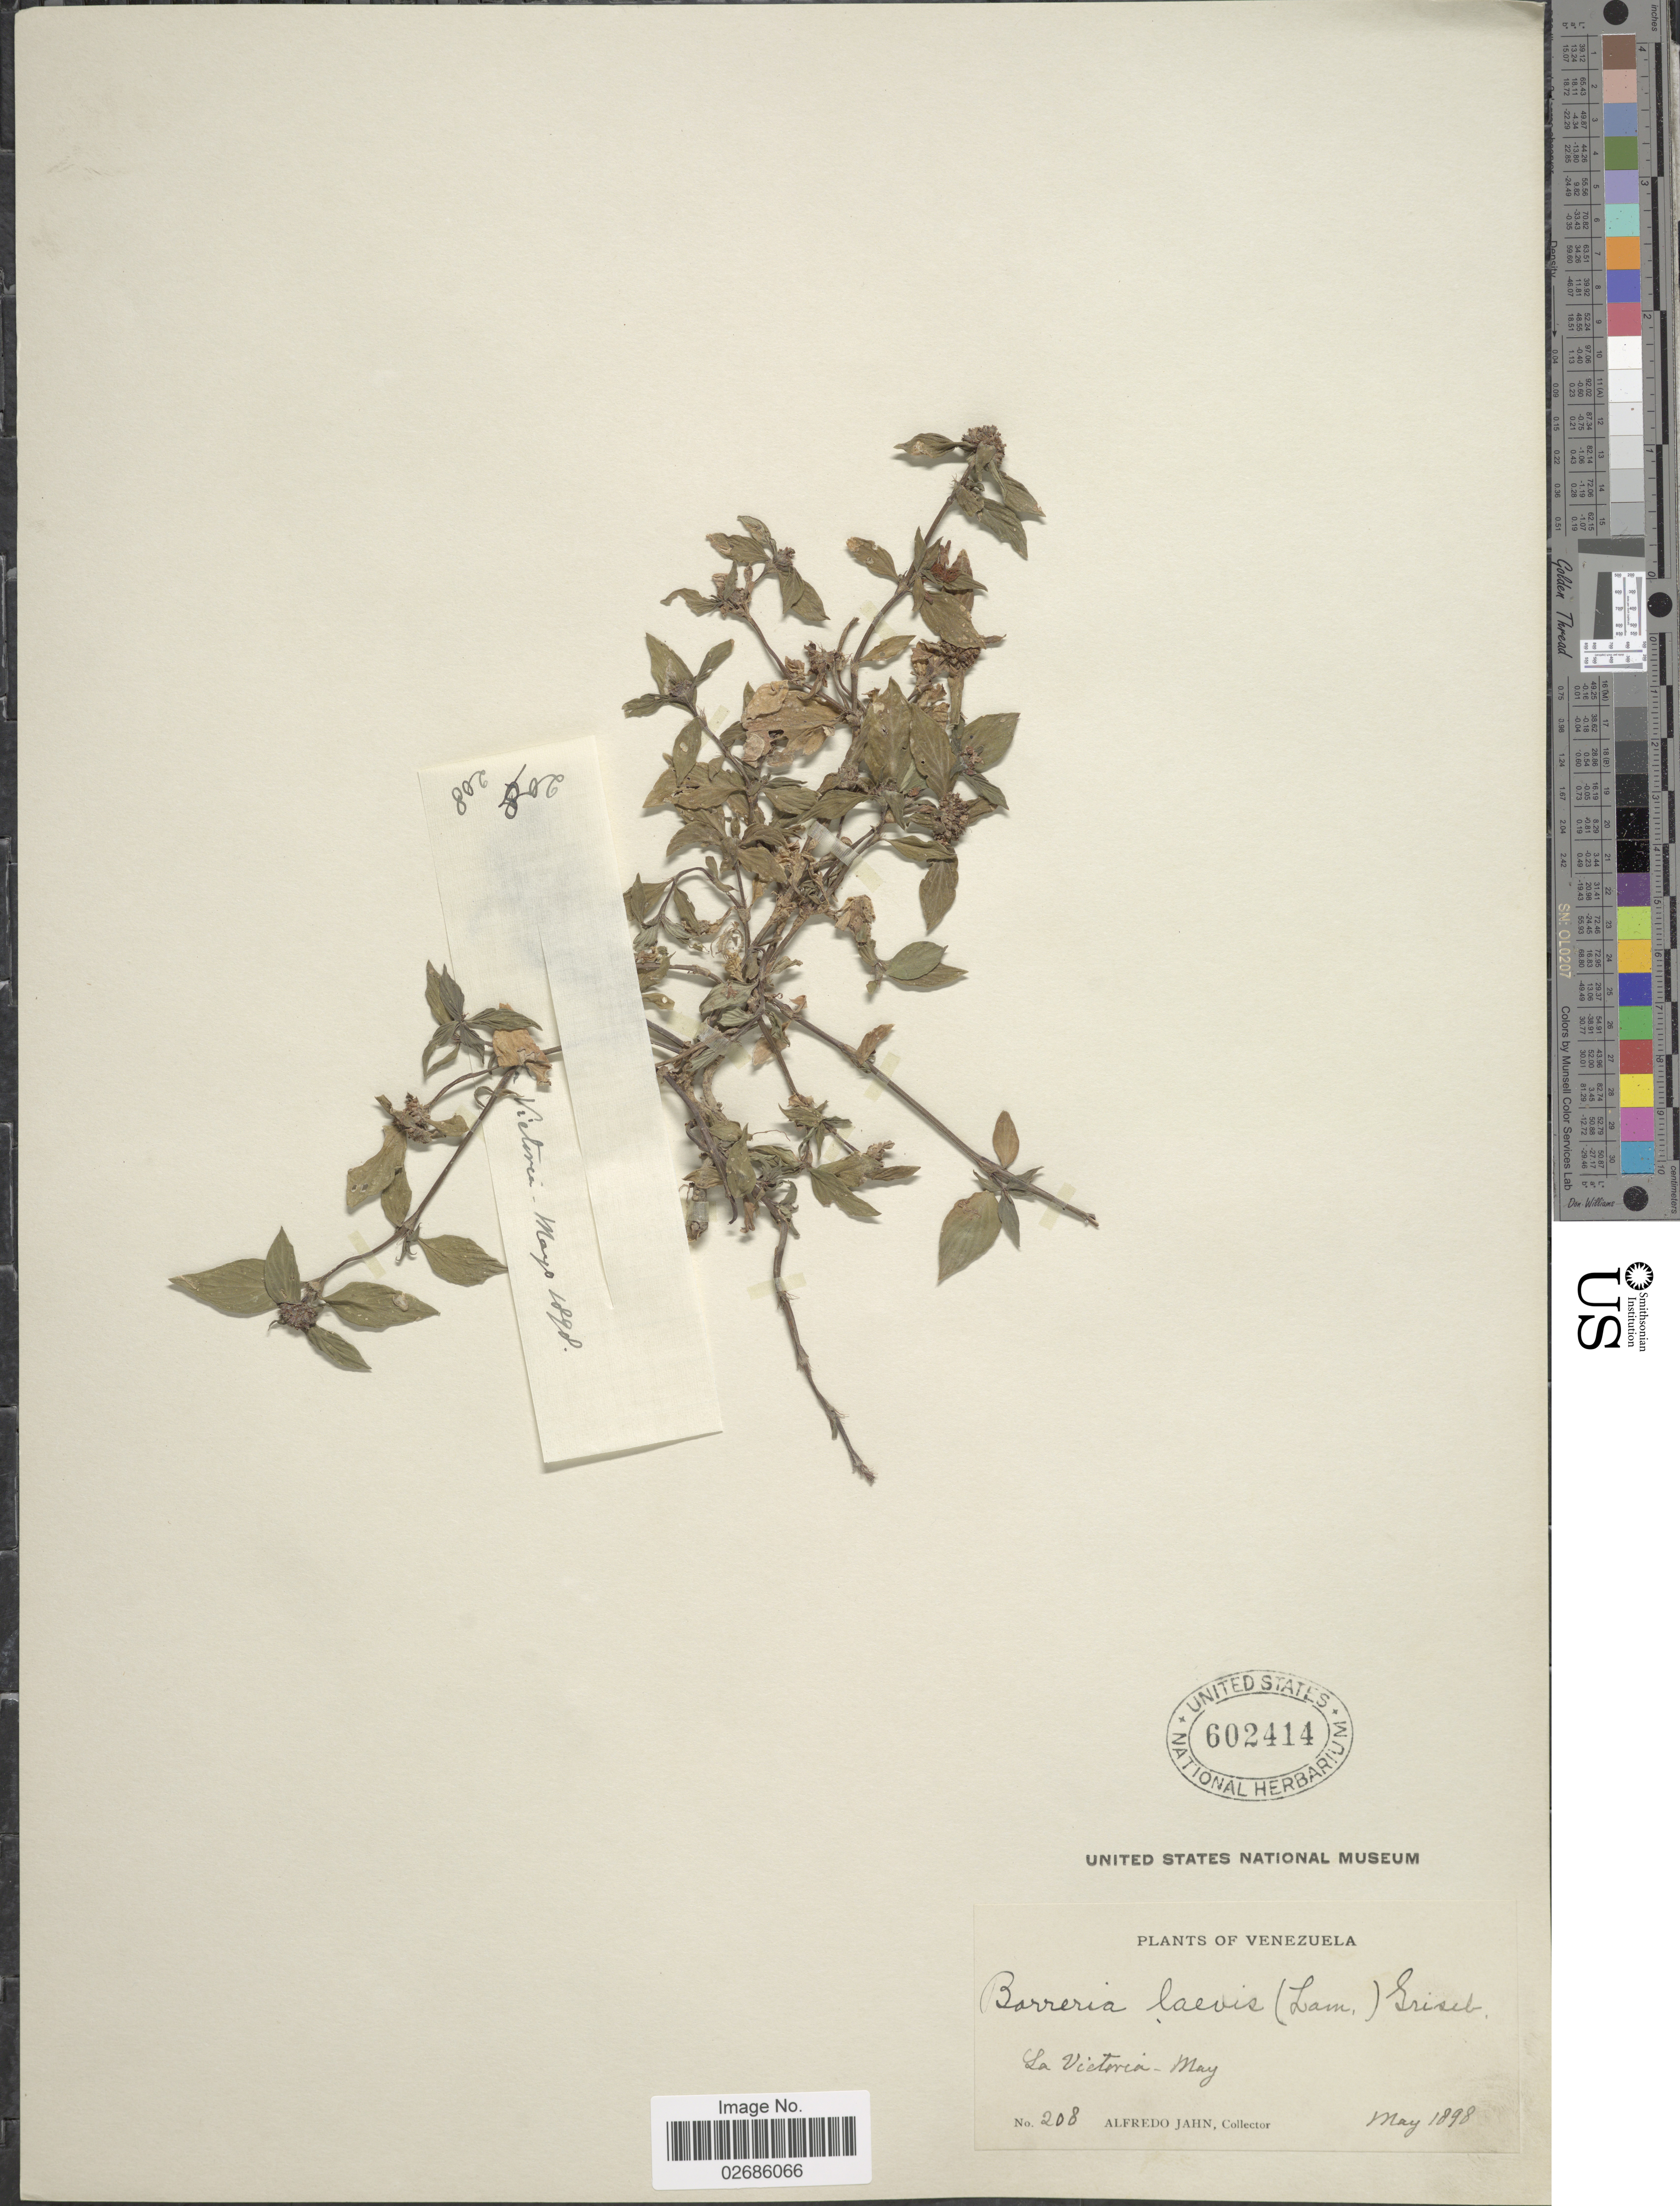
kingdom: Plantae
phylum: Tracheophyta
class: Magnoliopsida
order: Gentianales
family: Rubiaceae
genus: Borreria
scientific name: Borreria assurgens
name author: (Ruiz & Pav.) Griseb.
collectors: A. Jahn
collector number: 208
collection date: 1898-05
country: Venezuela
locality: La Victorie - May.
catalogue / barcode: US 602414